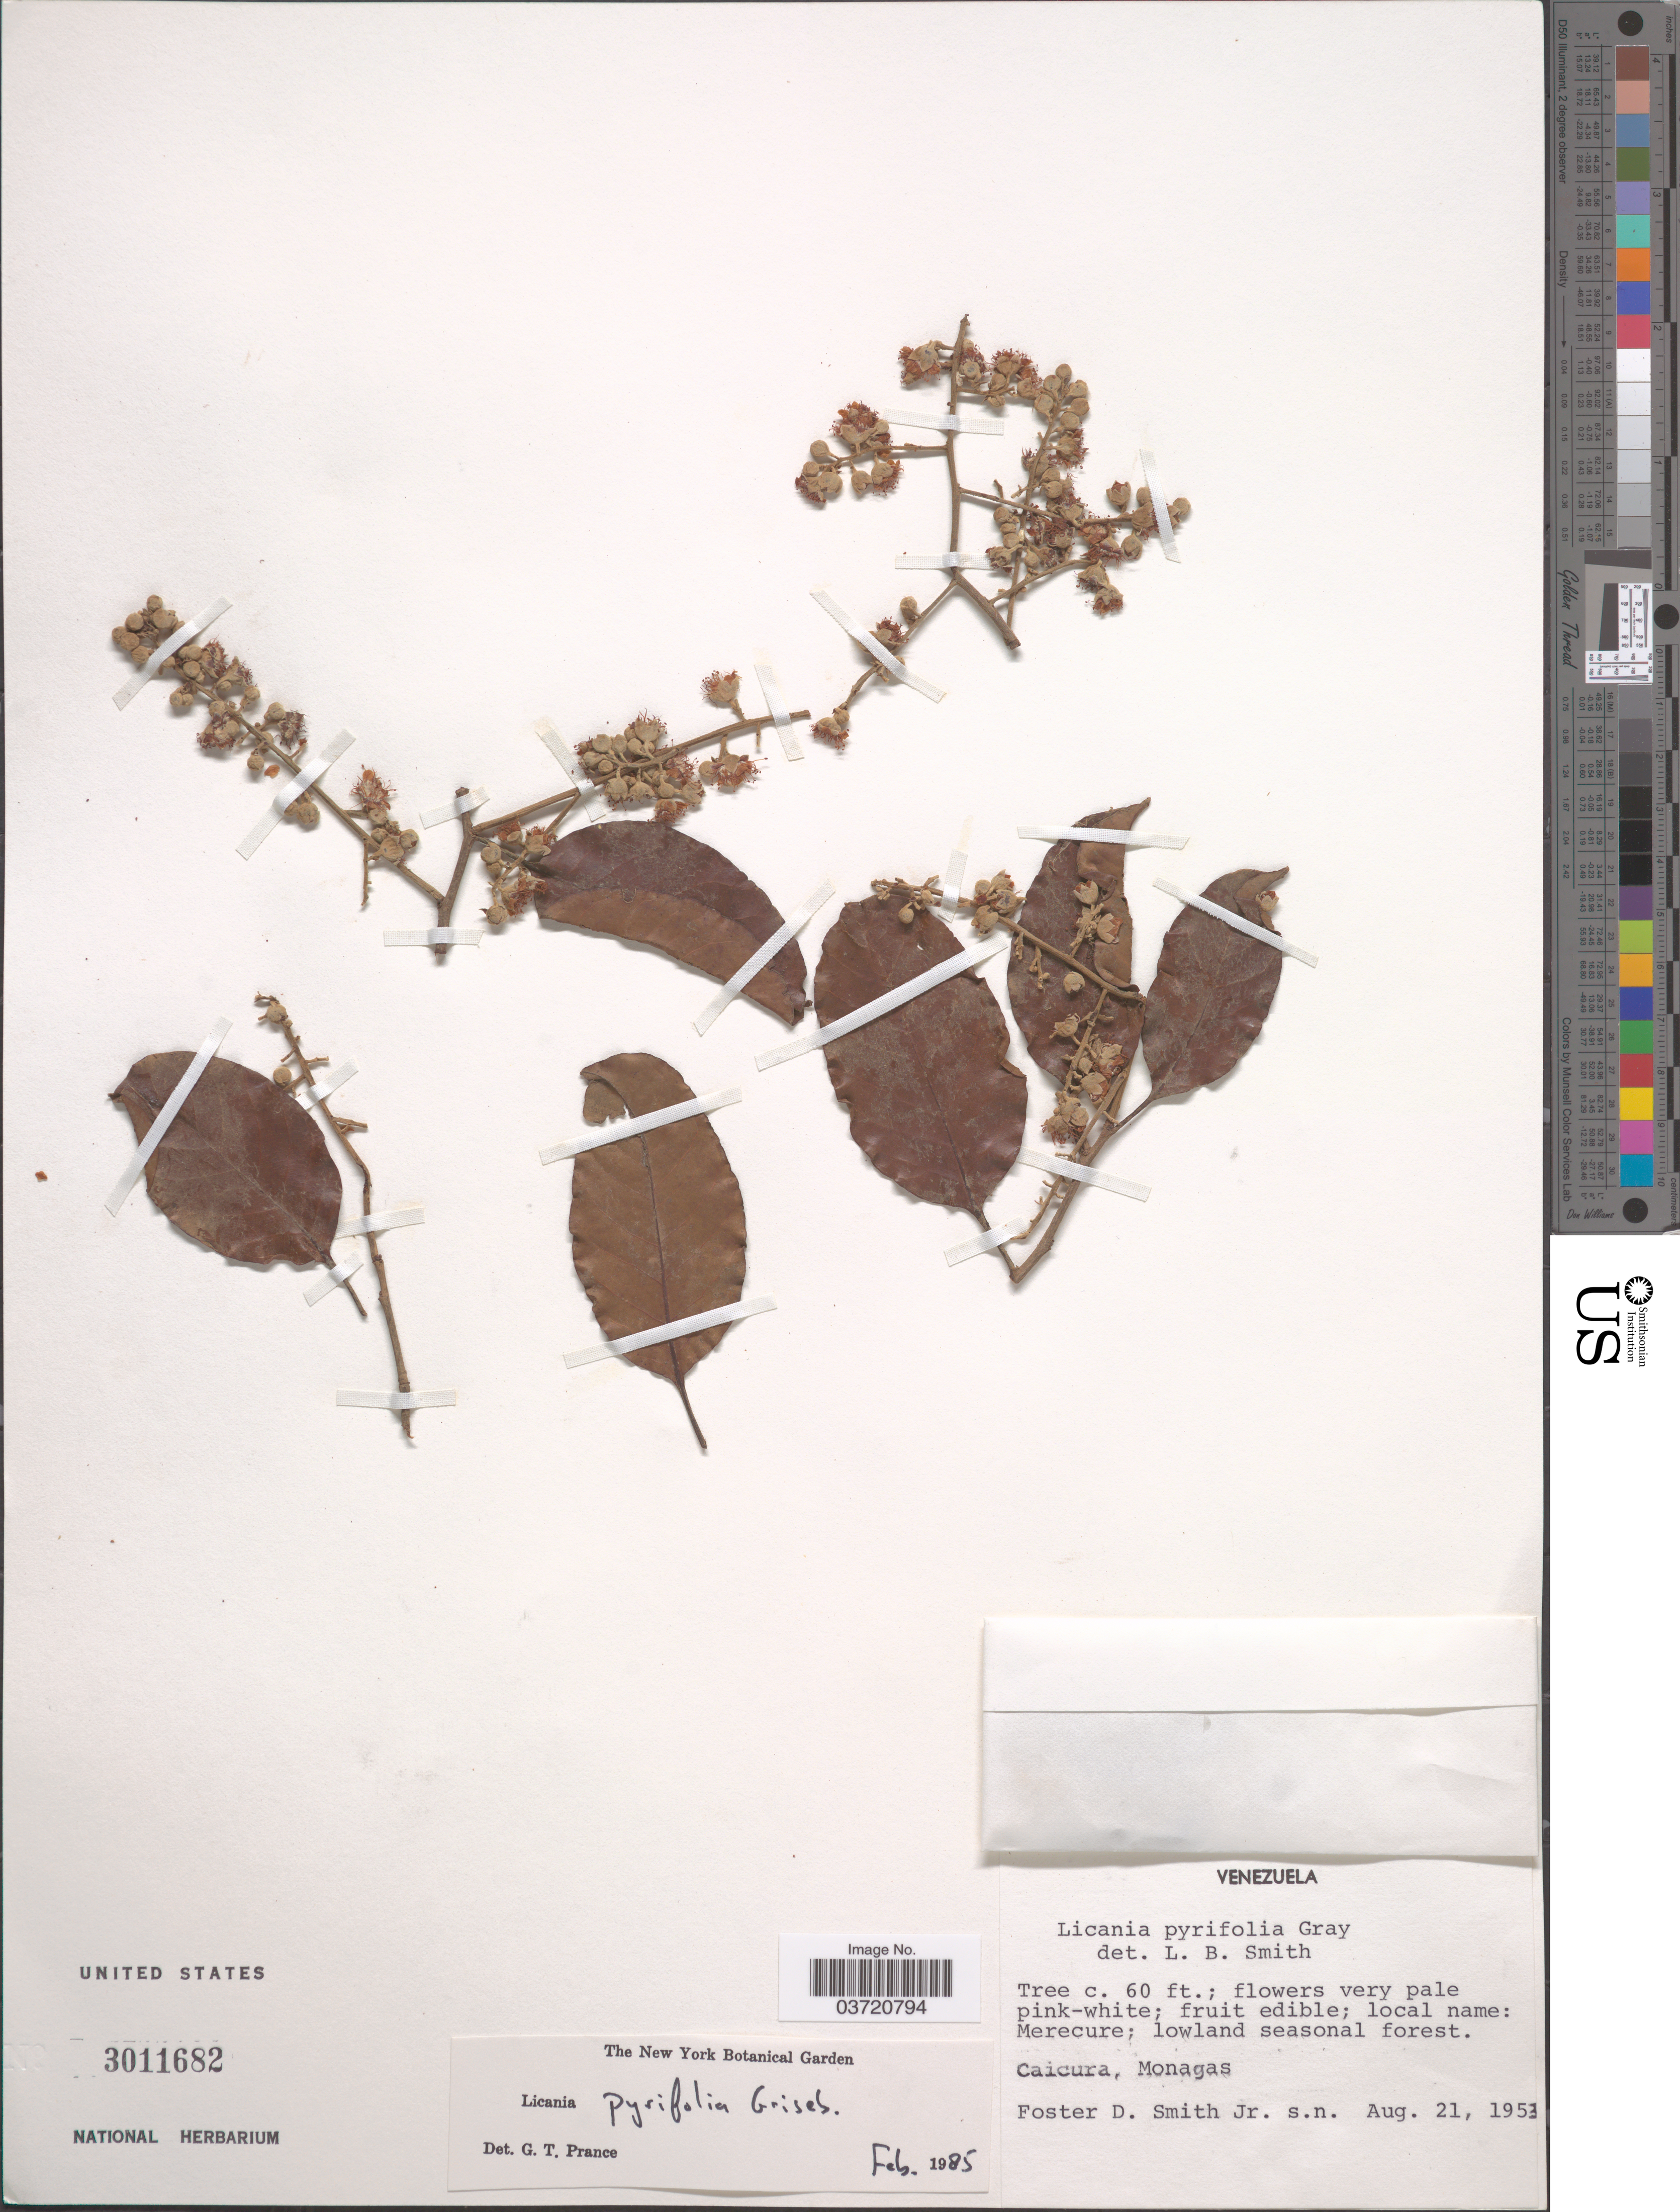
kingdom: Plantae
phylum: Tracheophyta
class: Magnoliopsida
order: Malpighiales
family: Chrysobalanaceae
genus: Moquilea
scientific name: Moquilea pyrifolia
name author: (Griseb.) R.O. Williams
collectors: F. Smith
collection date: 1953-08-21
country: Venezuela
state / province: Monagas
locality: Caicura.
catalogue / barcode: US 3011682